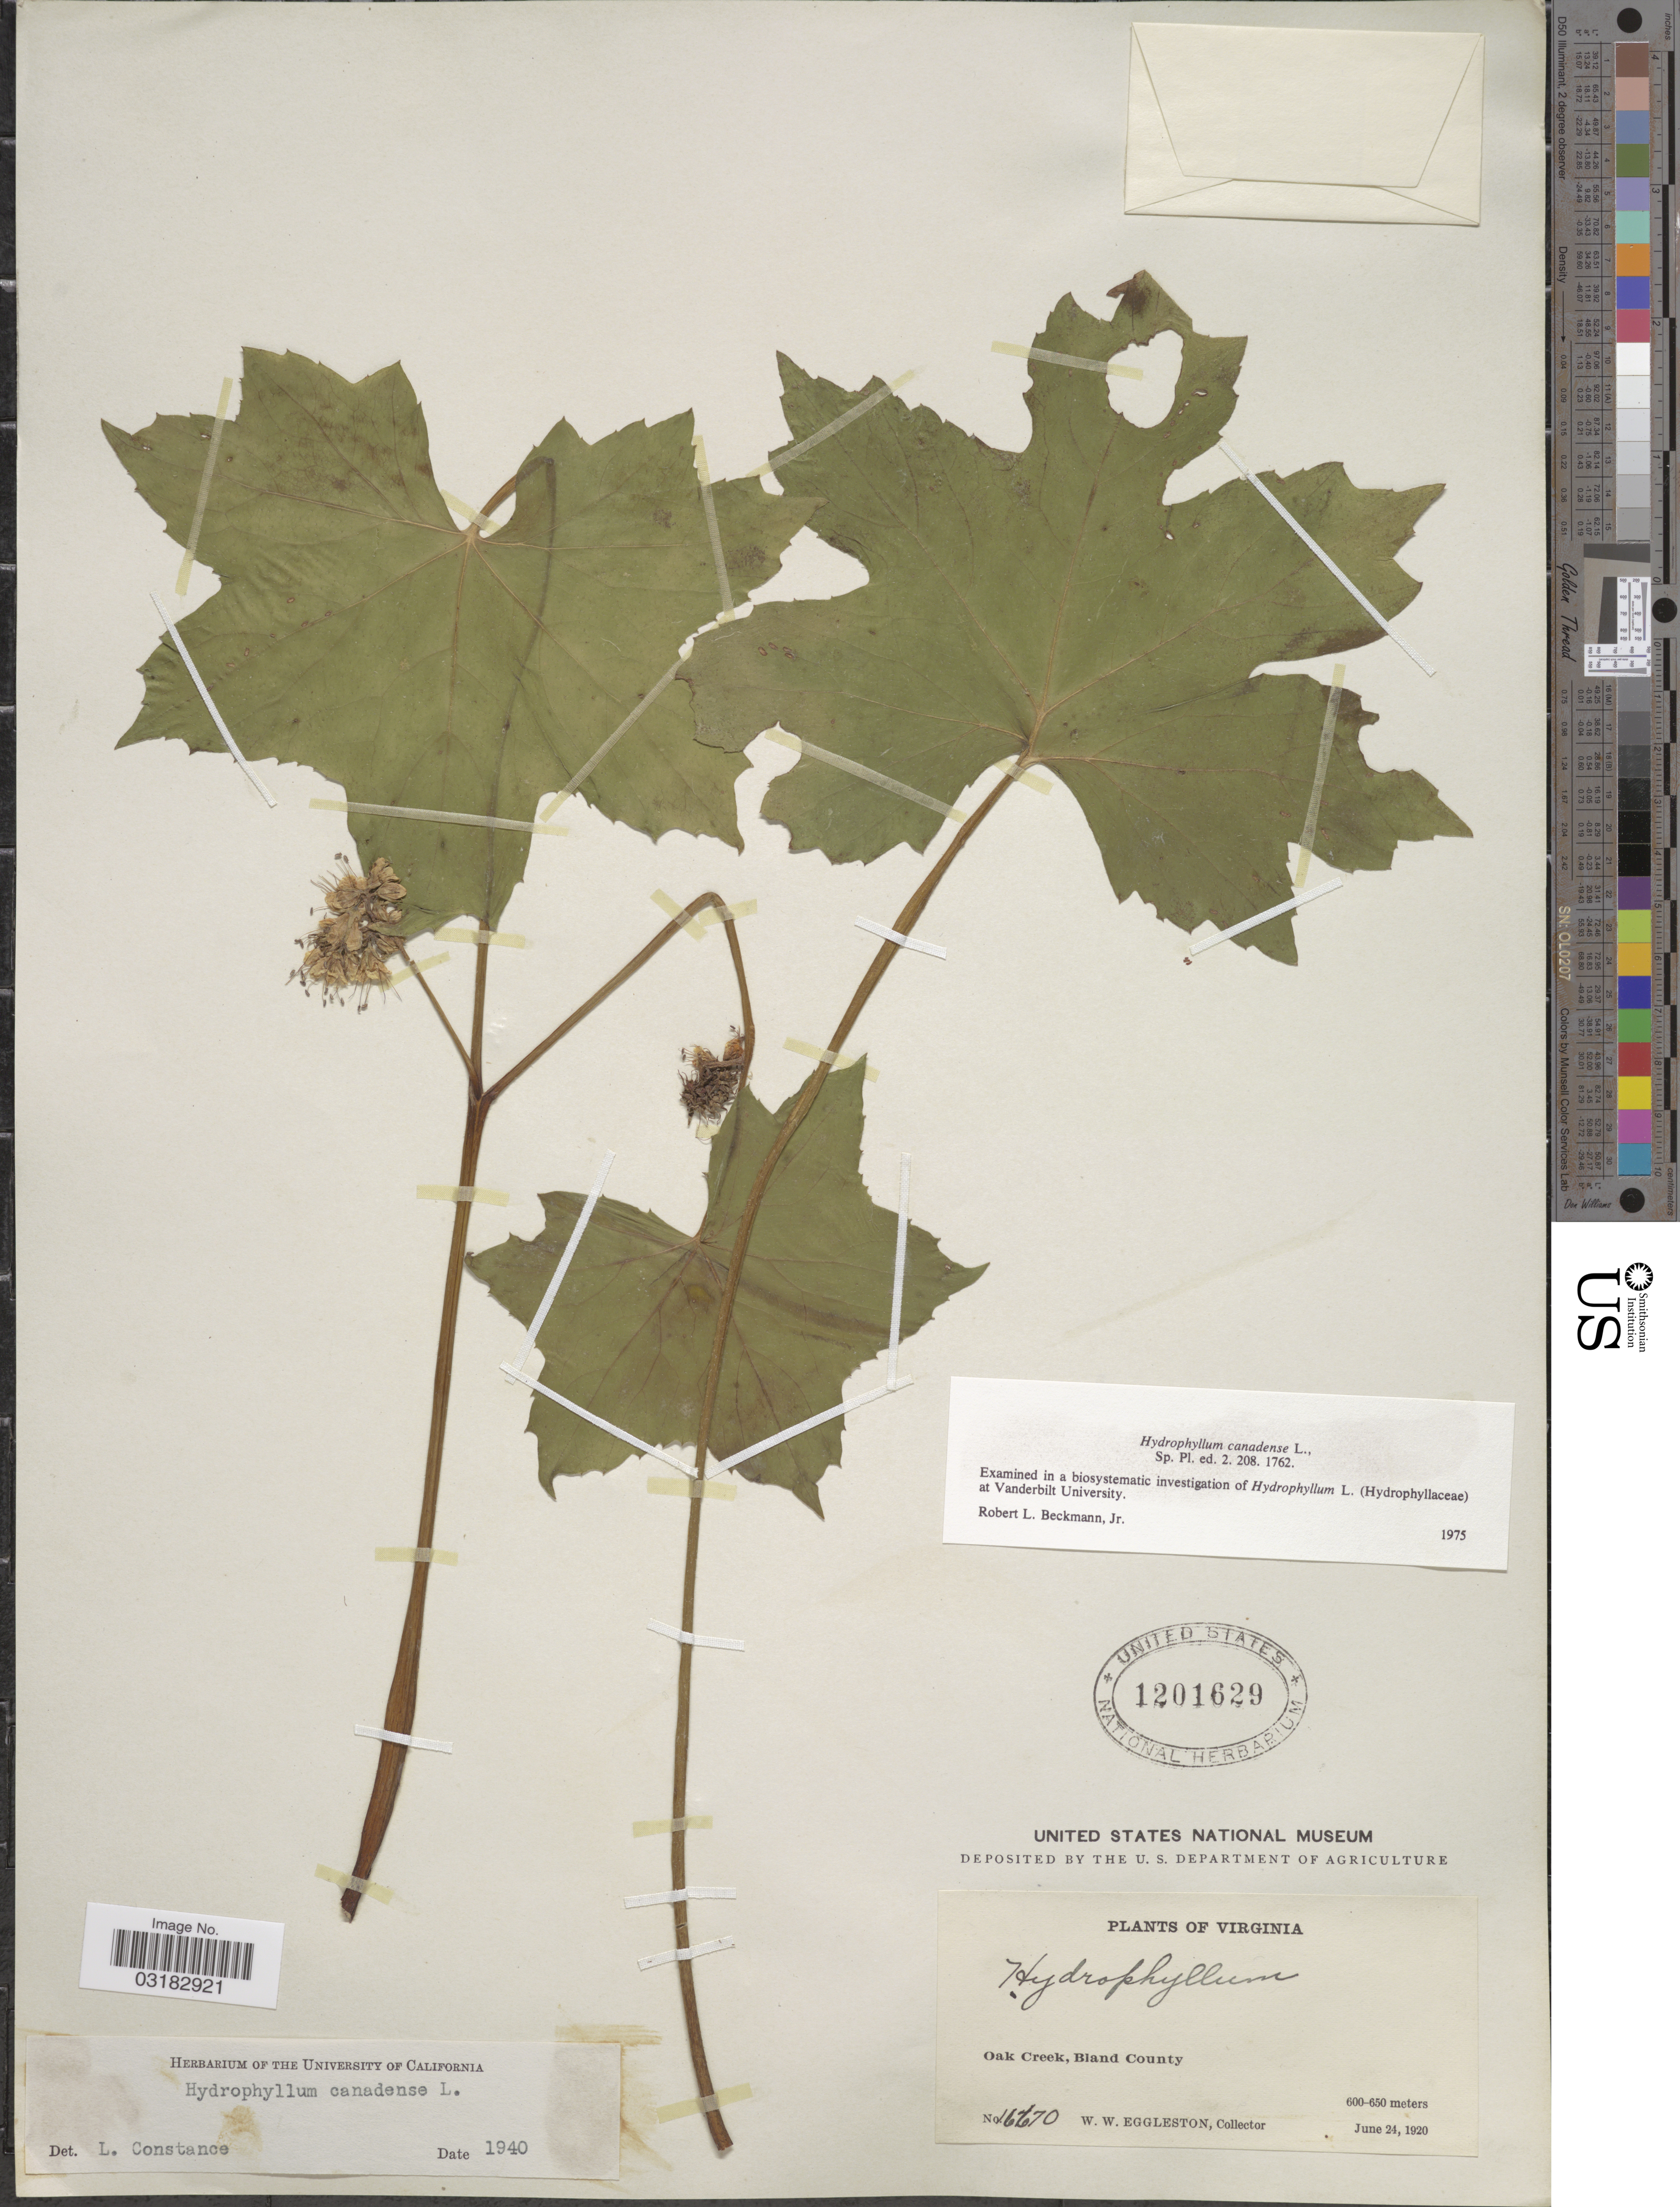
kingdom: Plantae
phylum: Tracheophyta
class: Magnoliopsida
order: Boraginales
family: Hydrophyllaceae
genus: Hydrophyllum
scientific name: Hydrophyllum canadense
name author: L.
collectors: W. W. Eggleston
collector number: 16670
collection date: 1920-06-24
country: United States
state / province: Virginia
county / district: Bland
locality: Oak Creek, Bland County.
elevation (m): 600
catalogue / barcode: US 1201629